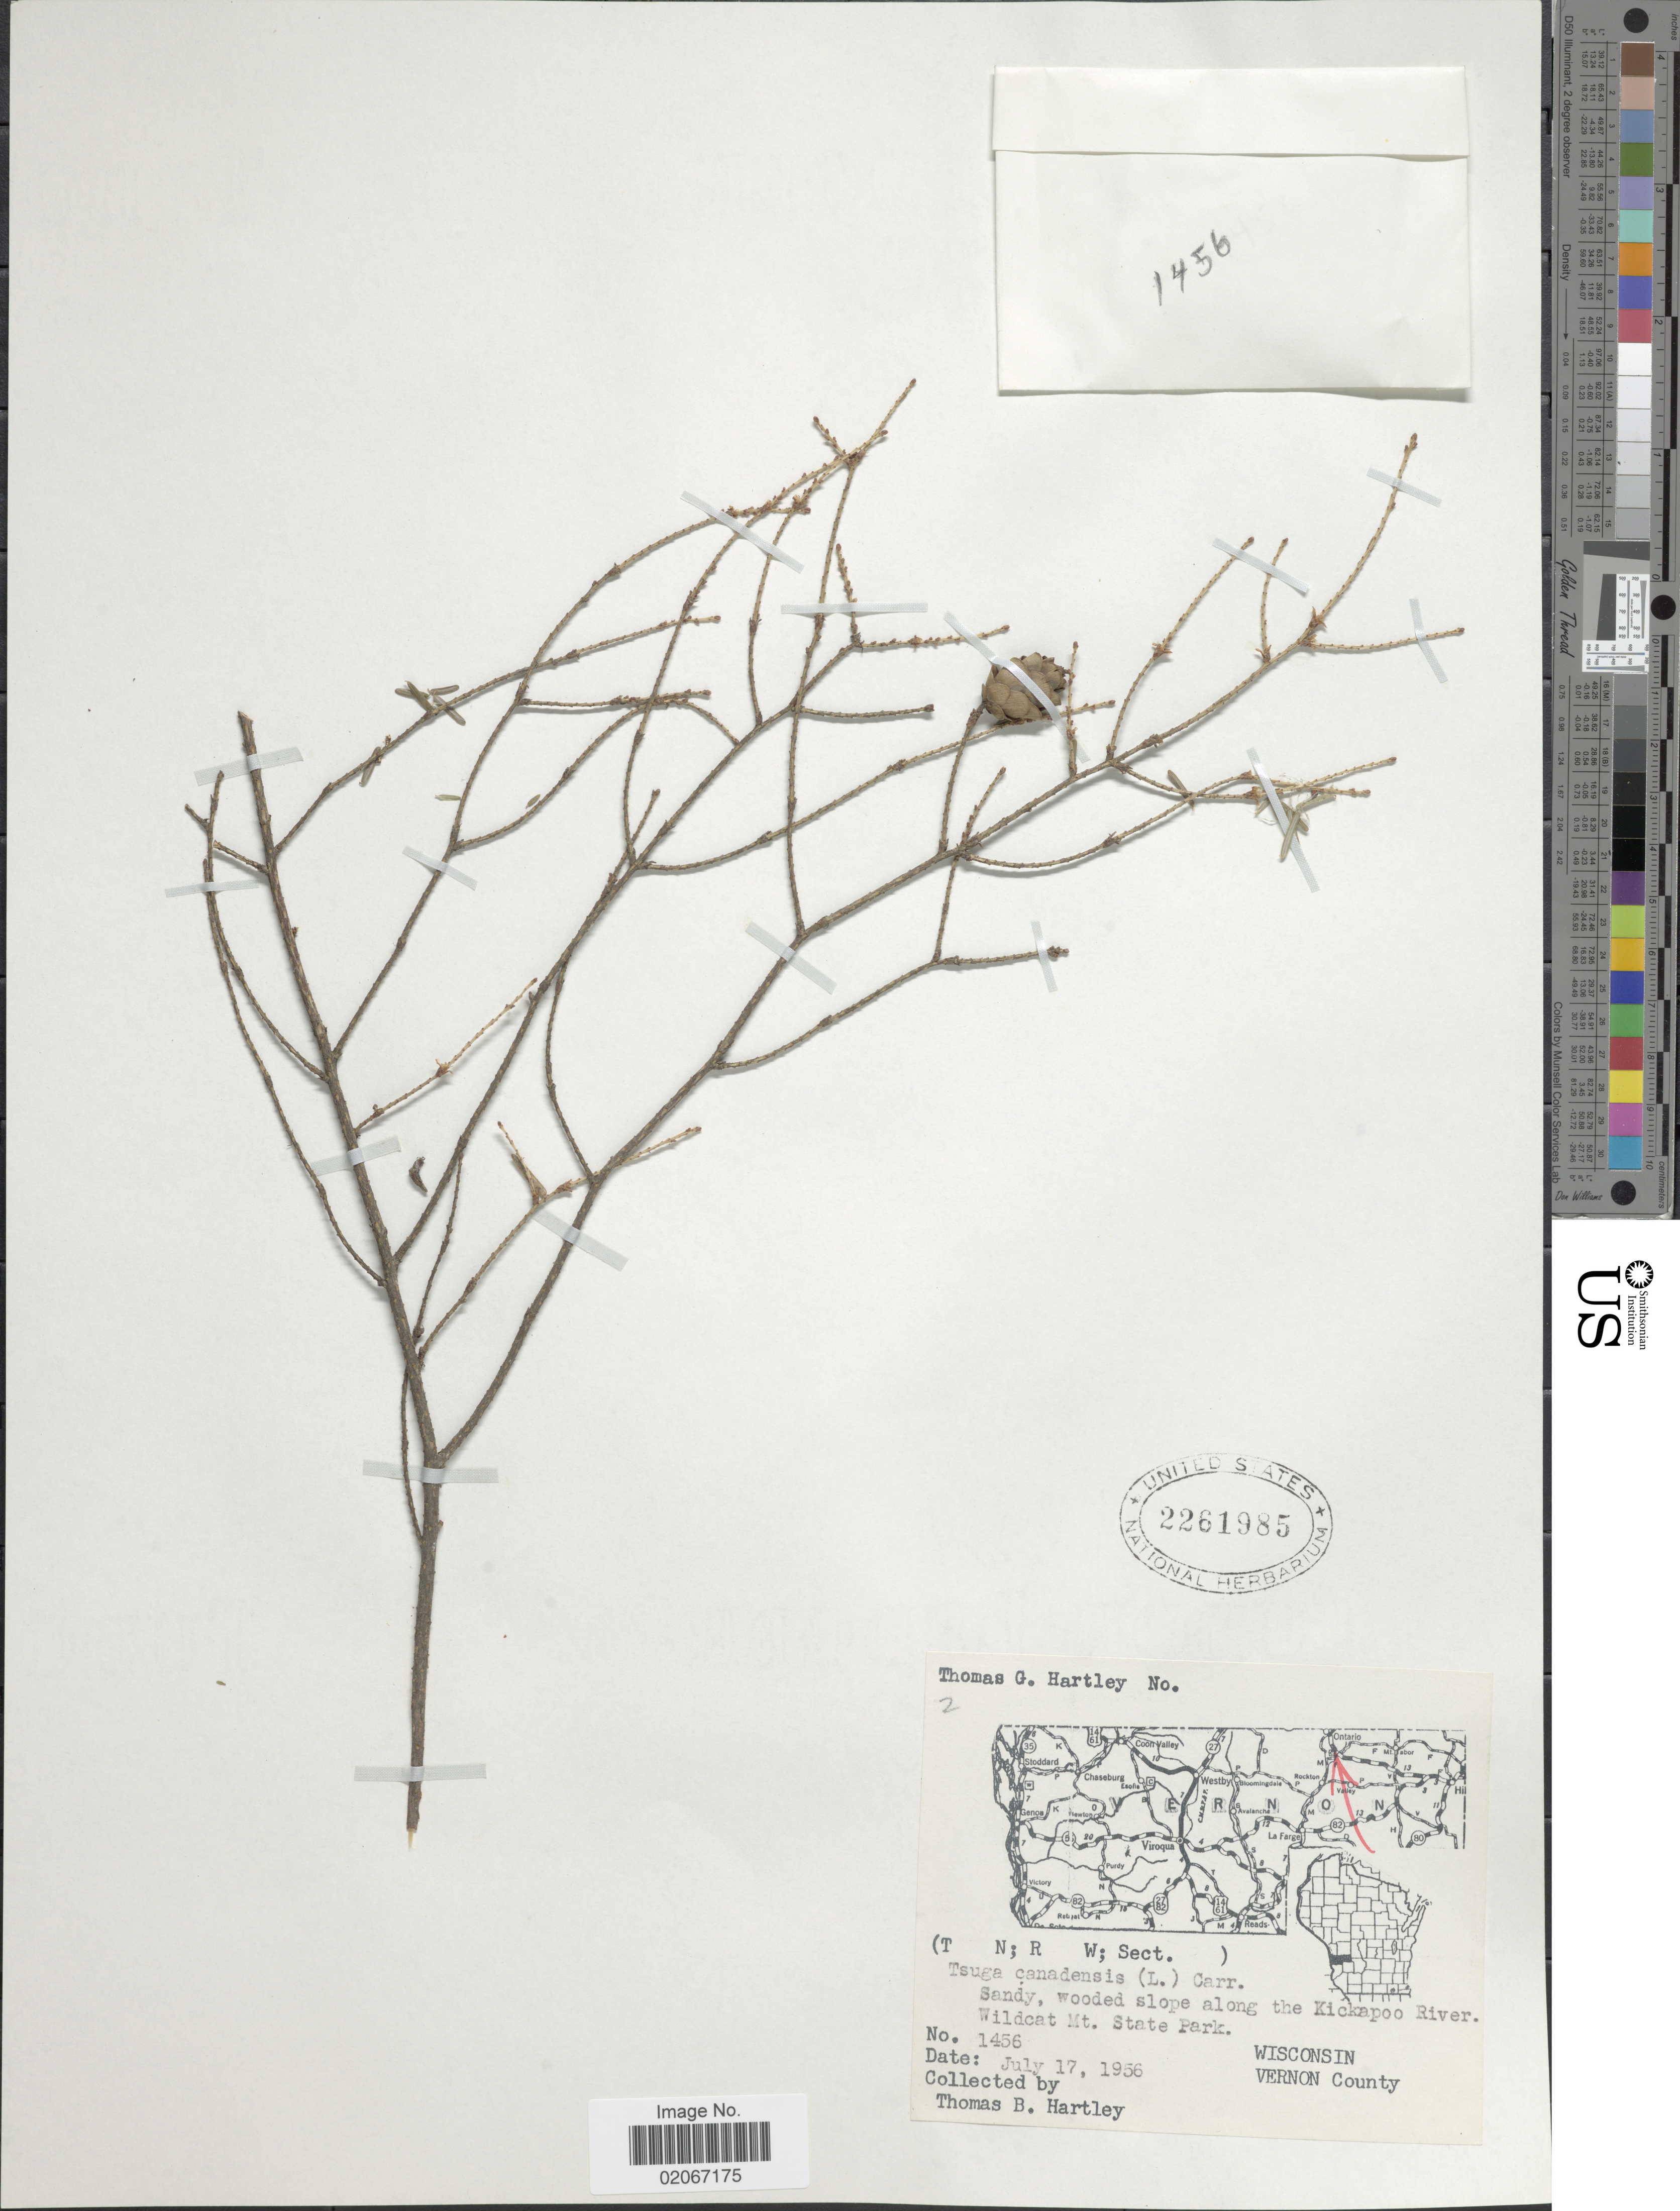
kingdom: Plantae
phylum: Tracheophyta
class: Pinopsida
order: Pinales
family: Pinaceae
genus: Tsuga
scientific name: Tsuga canadensis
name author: (L.) Carrière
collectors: T. Hartley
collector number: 1456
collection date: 1956-07-17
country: United States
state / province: Wisconsin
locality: Along the Kickapoo River. Wildcat Mt. State Park. Vernon County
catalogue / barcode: US 2261985